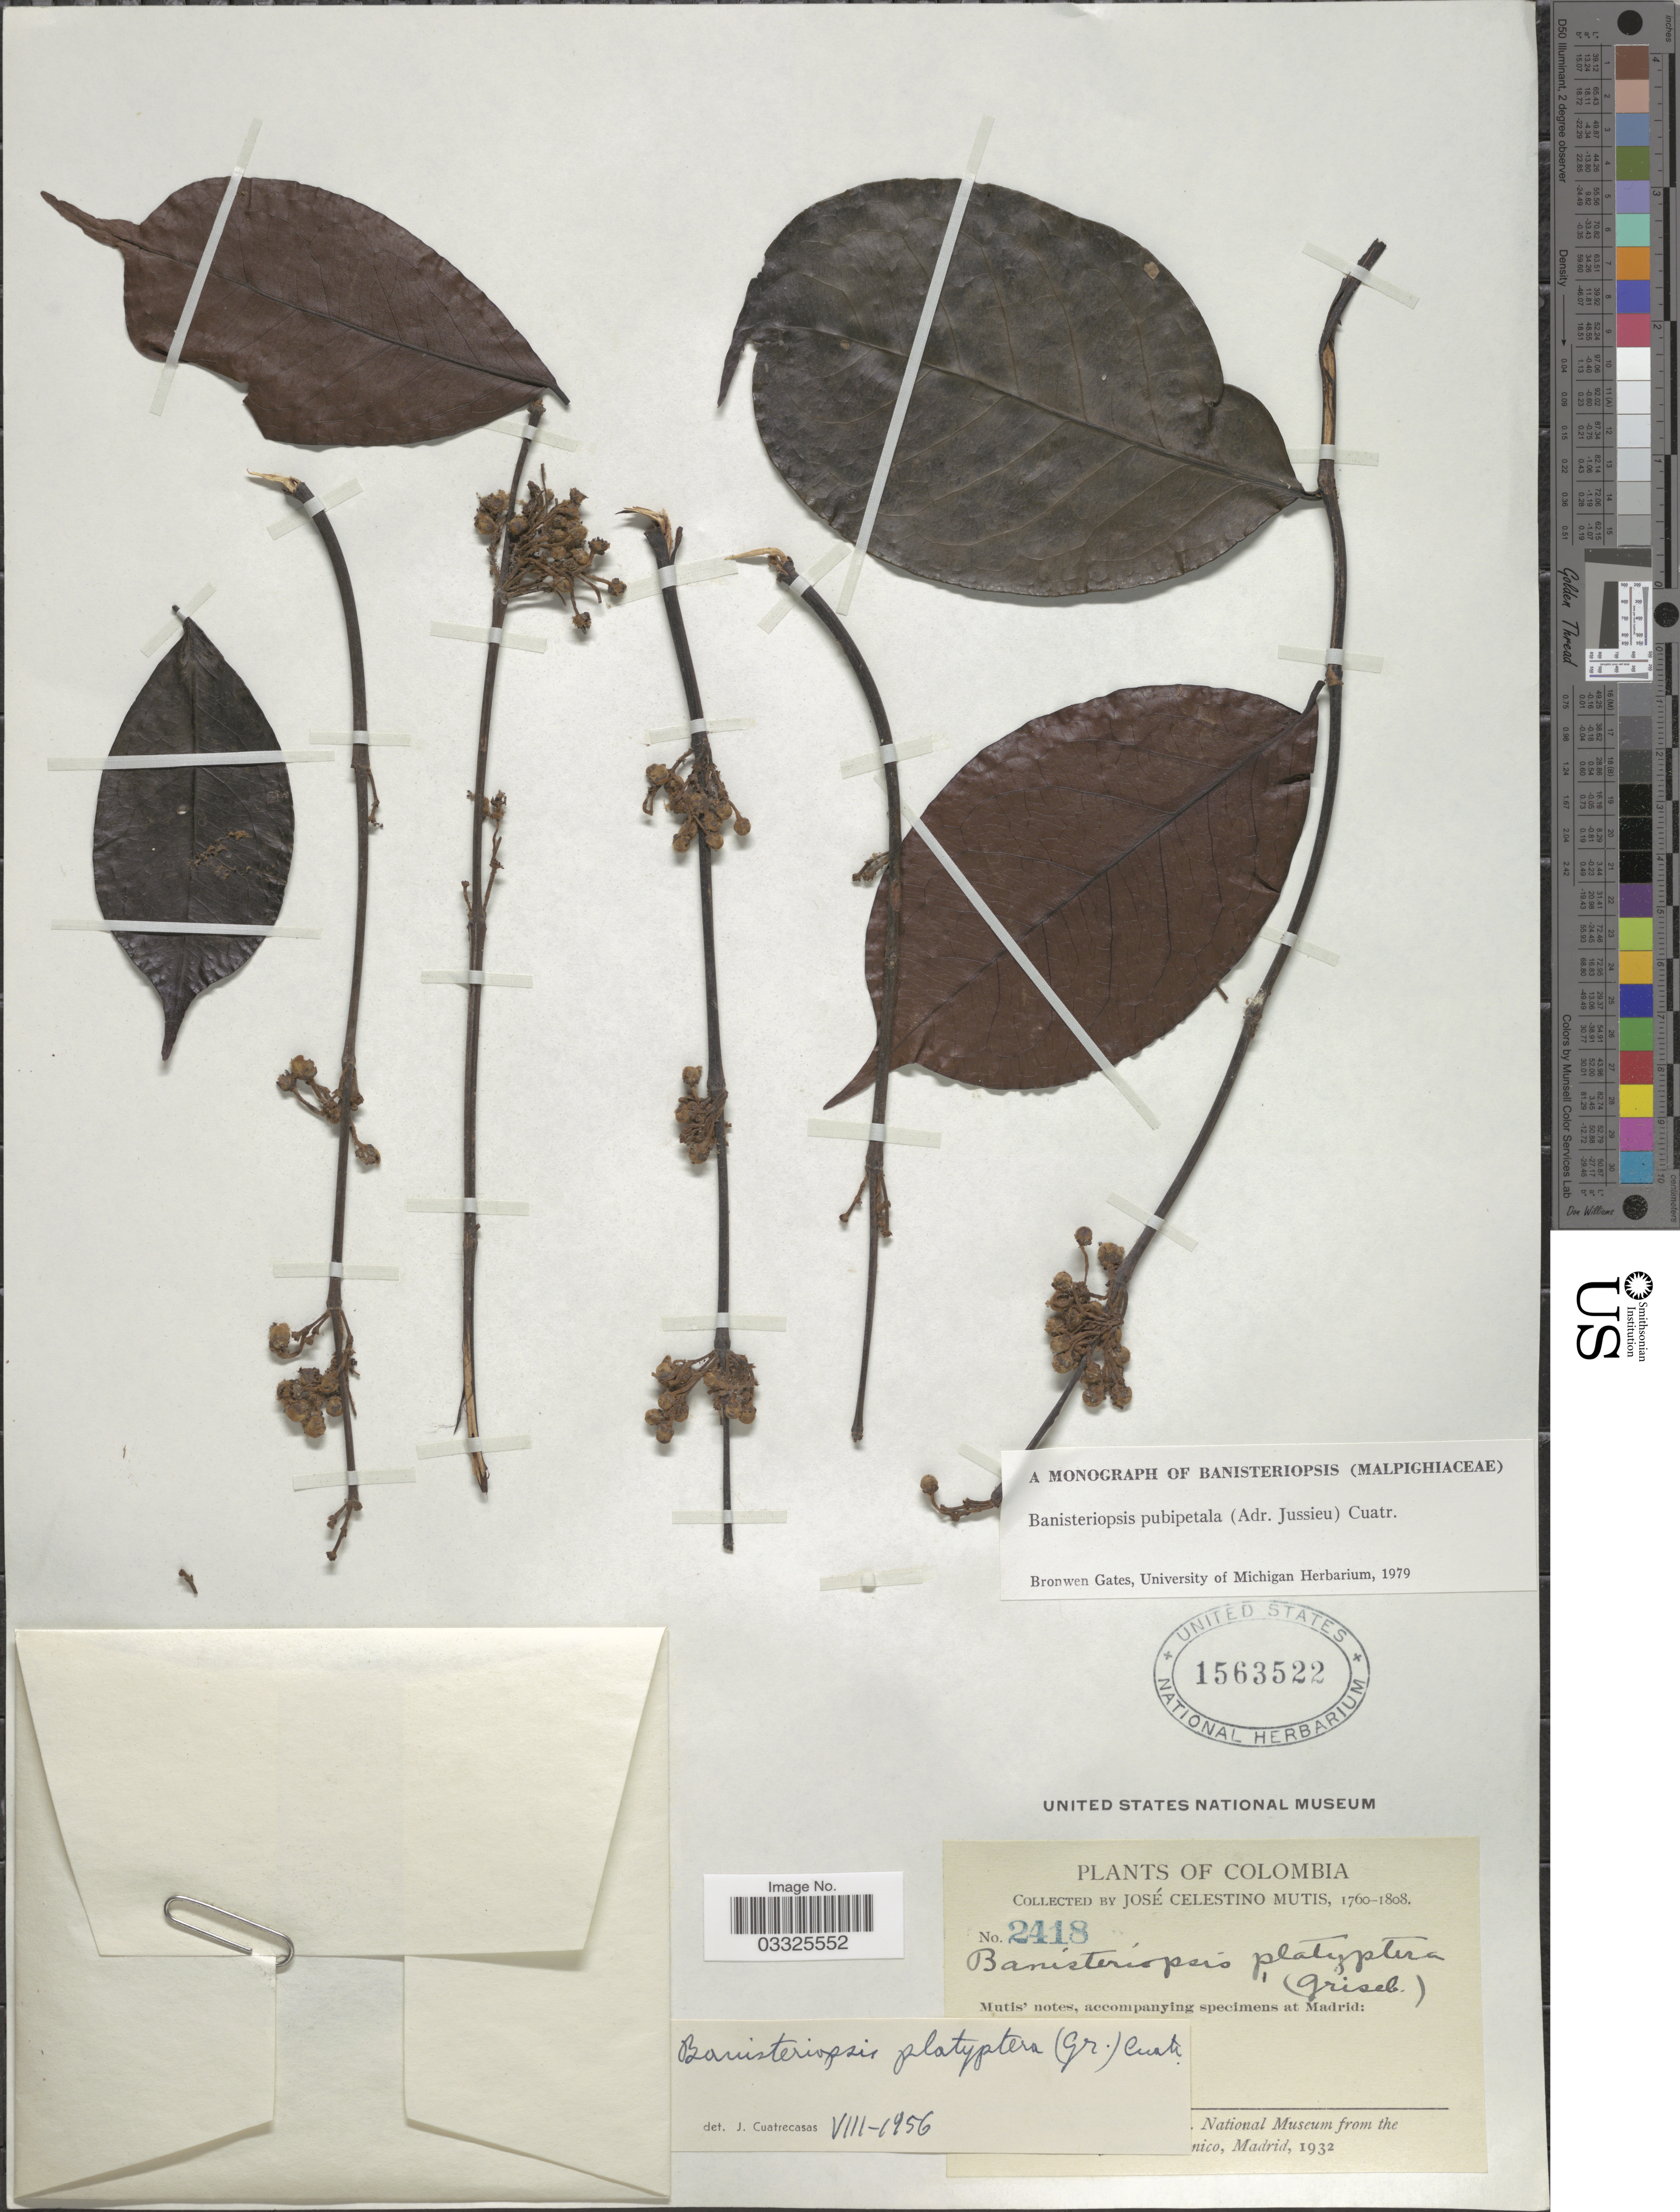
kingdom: Plantae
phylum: Tracheophyta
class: Magnoliopsida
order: Malpighiales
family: Malpighiaceae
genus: Banisteriopsis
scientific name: Banisteriopsis pubipetala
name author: (A. Juss.) Cuatrec.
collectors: J. C. B. Mutis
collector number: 2418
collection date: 1760/1808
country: Colombia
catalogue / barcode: US 1563522